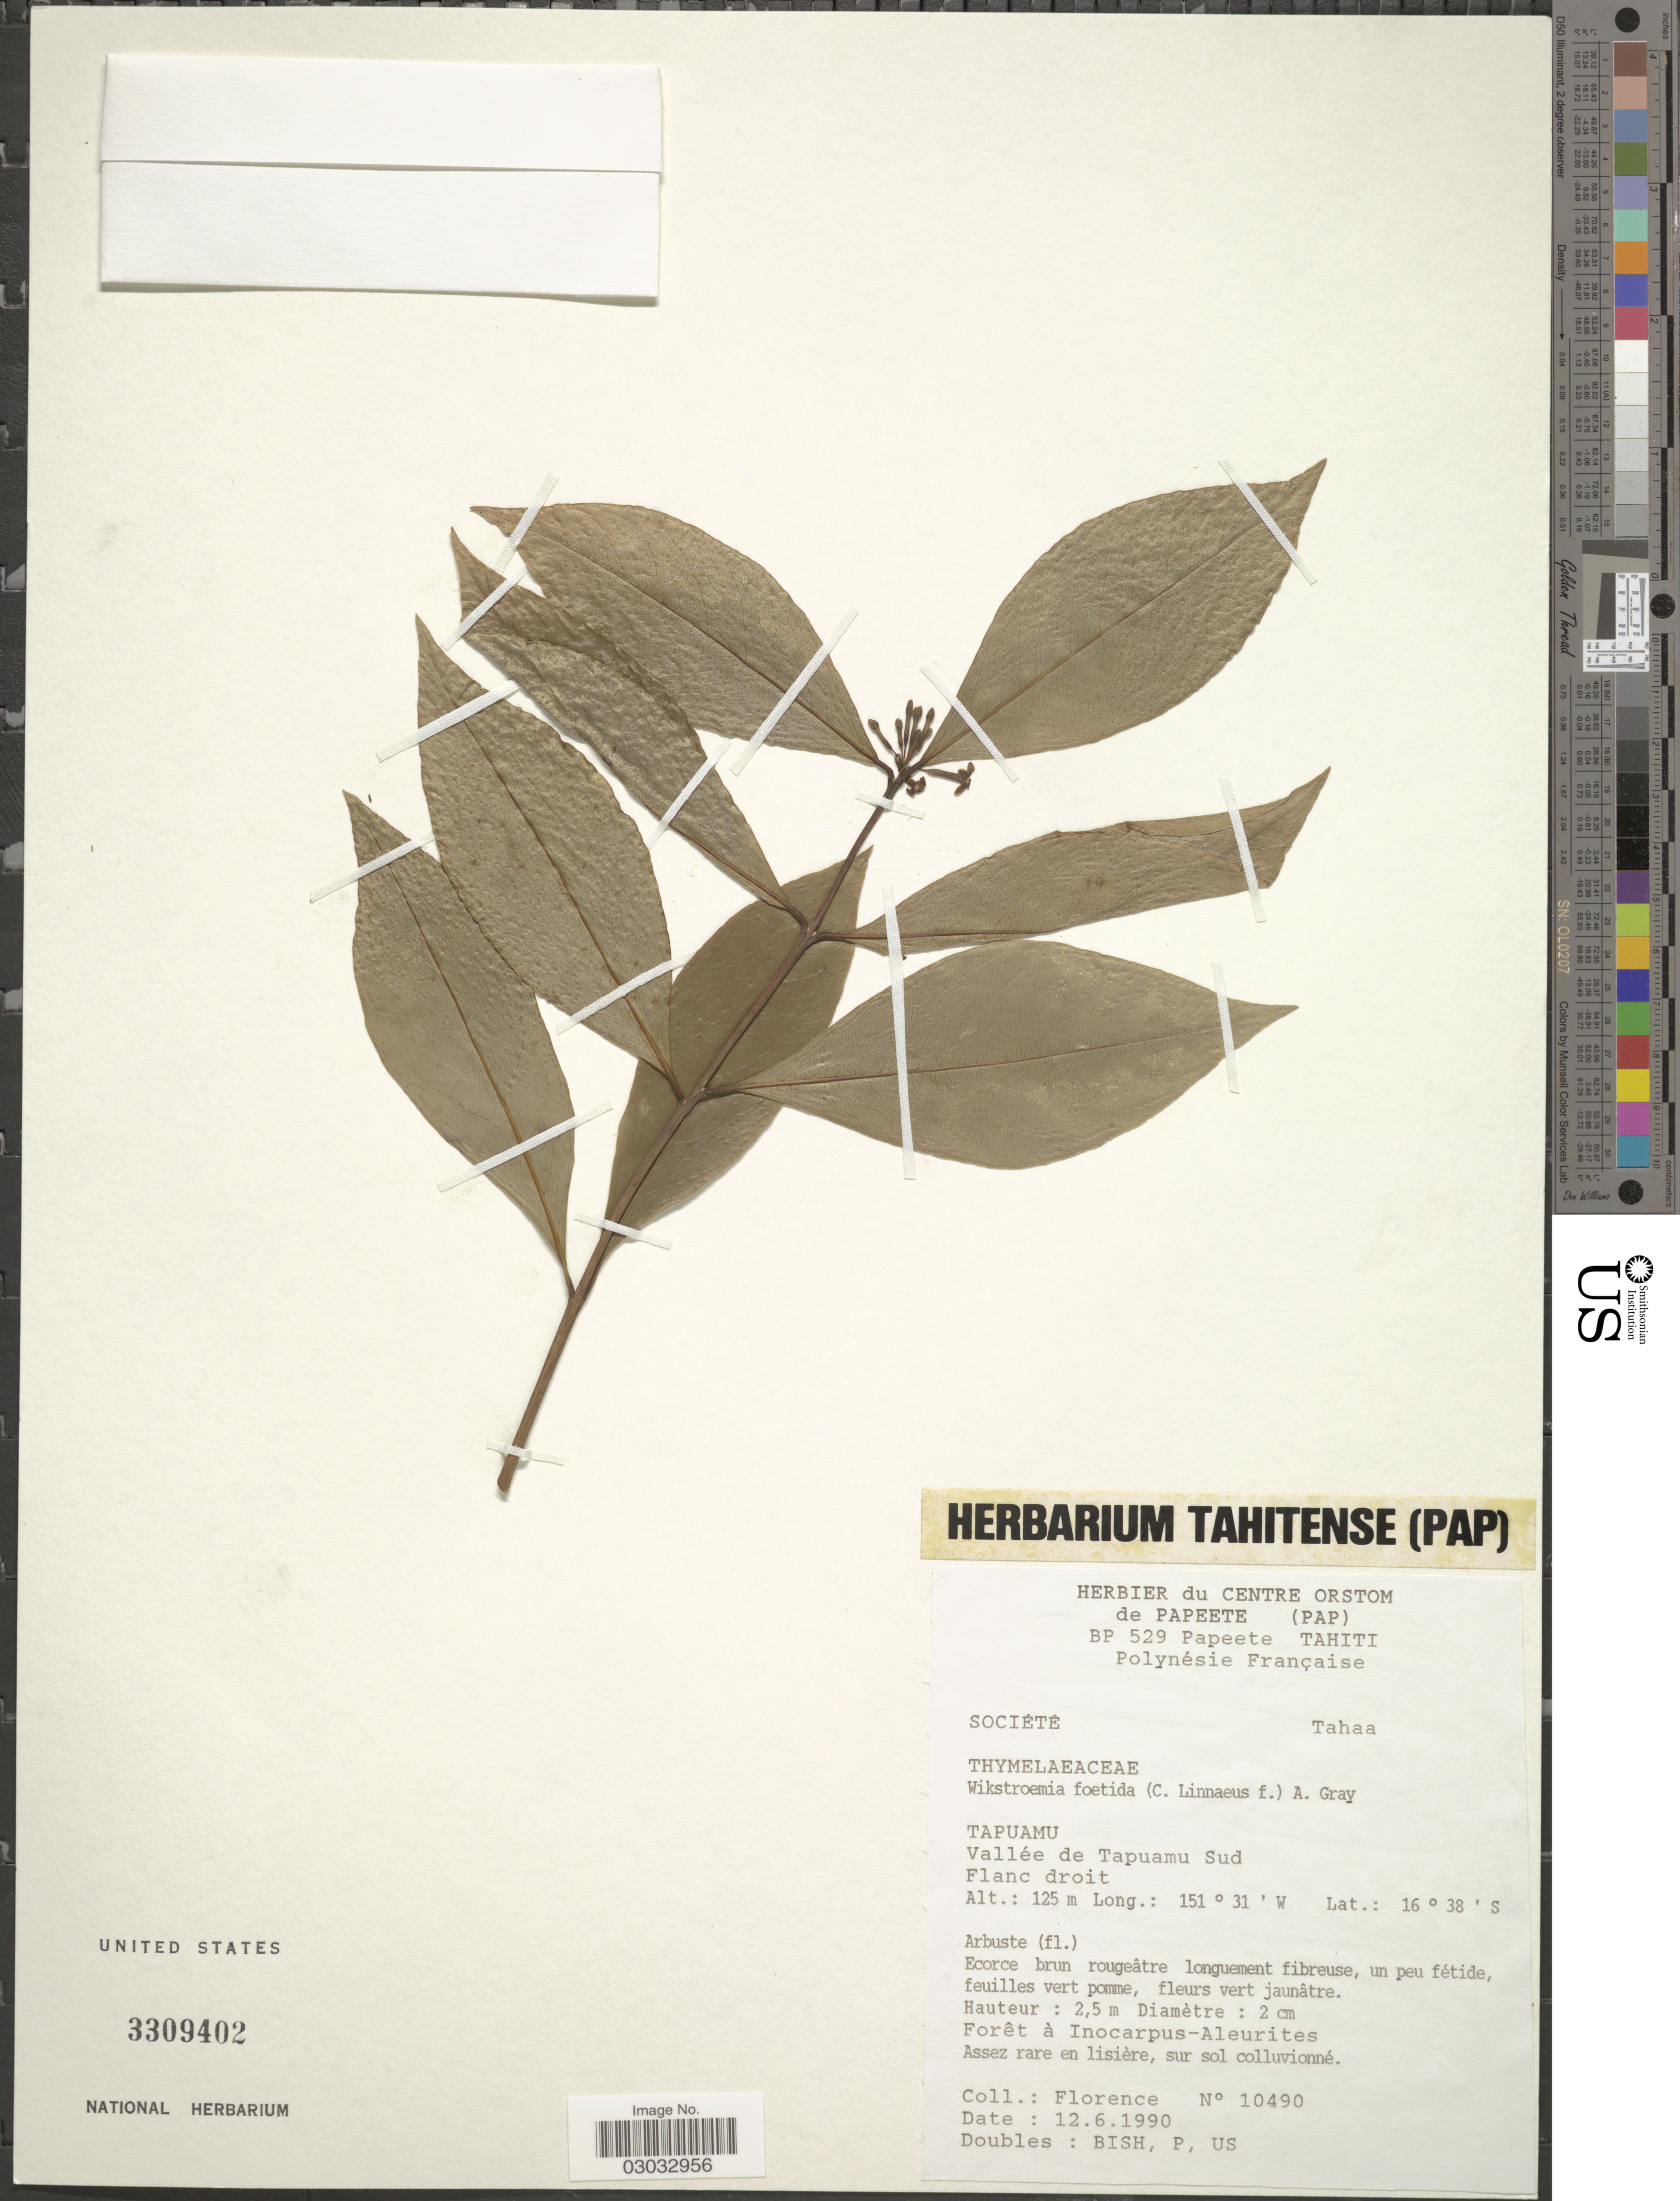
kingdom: Plantae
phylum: Tracheophyta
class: Magnoliopsida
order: Malvales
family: Thymelaeaceae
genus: Wikstroemia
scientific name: Wikstroemia coriacea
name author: Seem.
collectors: -. Florence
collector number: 10490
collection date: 1990-06-12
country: French Polynesia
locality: Société, Tahaa, Tapuamu, Vallée de Tapuamu Sud, Flanc droit.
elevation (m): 125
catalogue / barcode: US 3309402